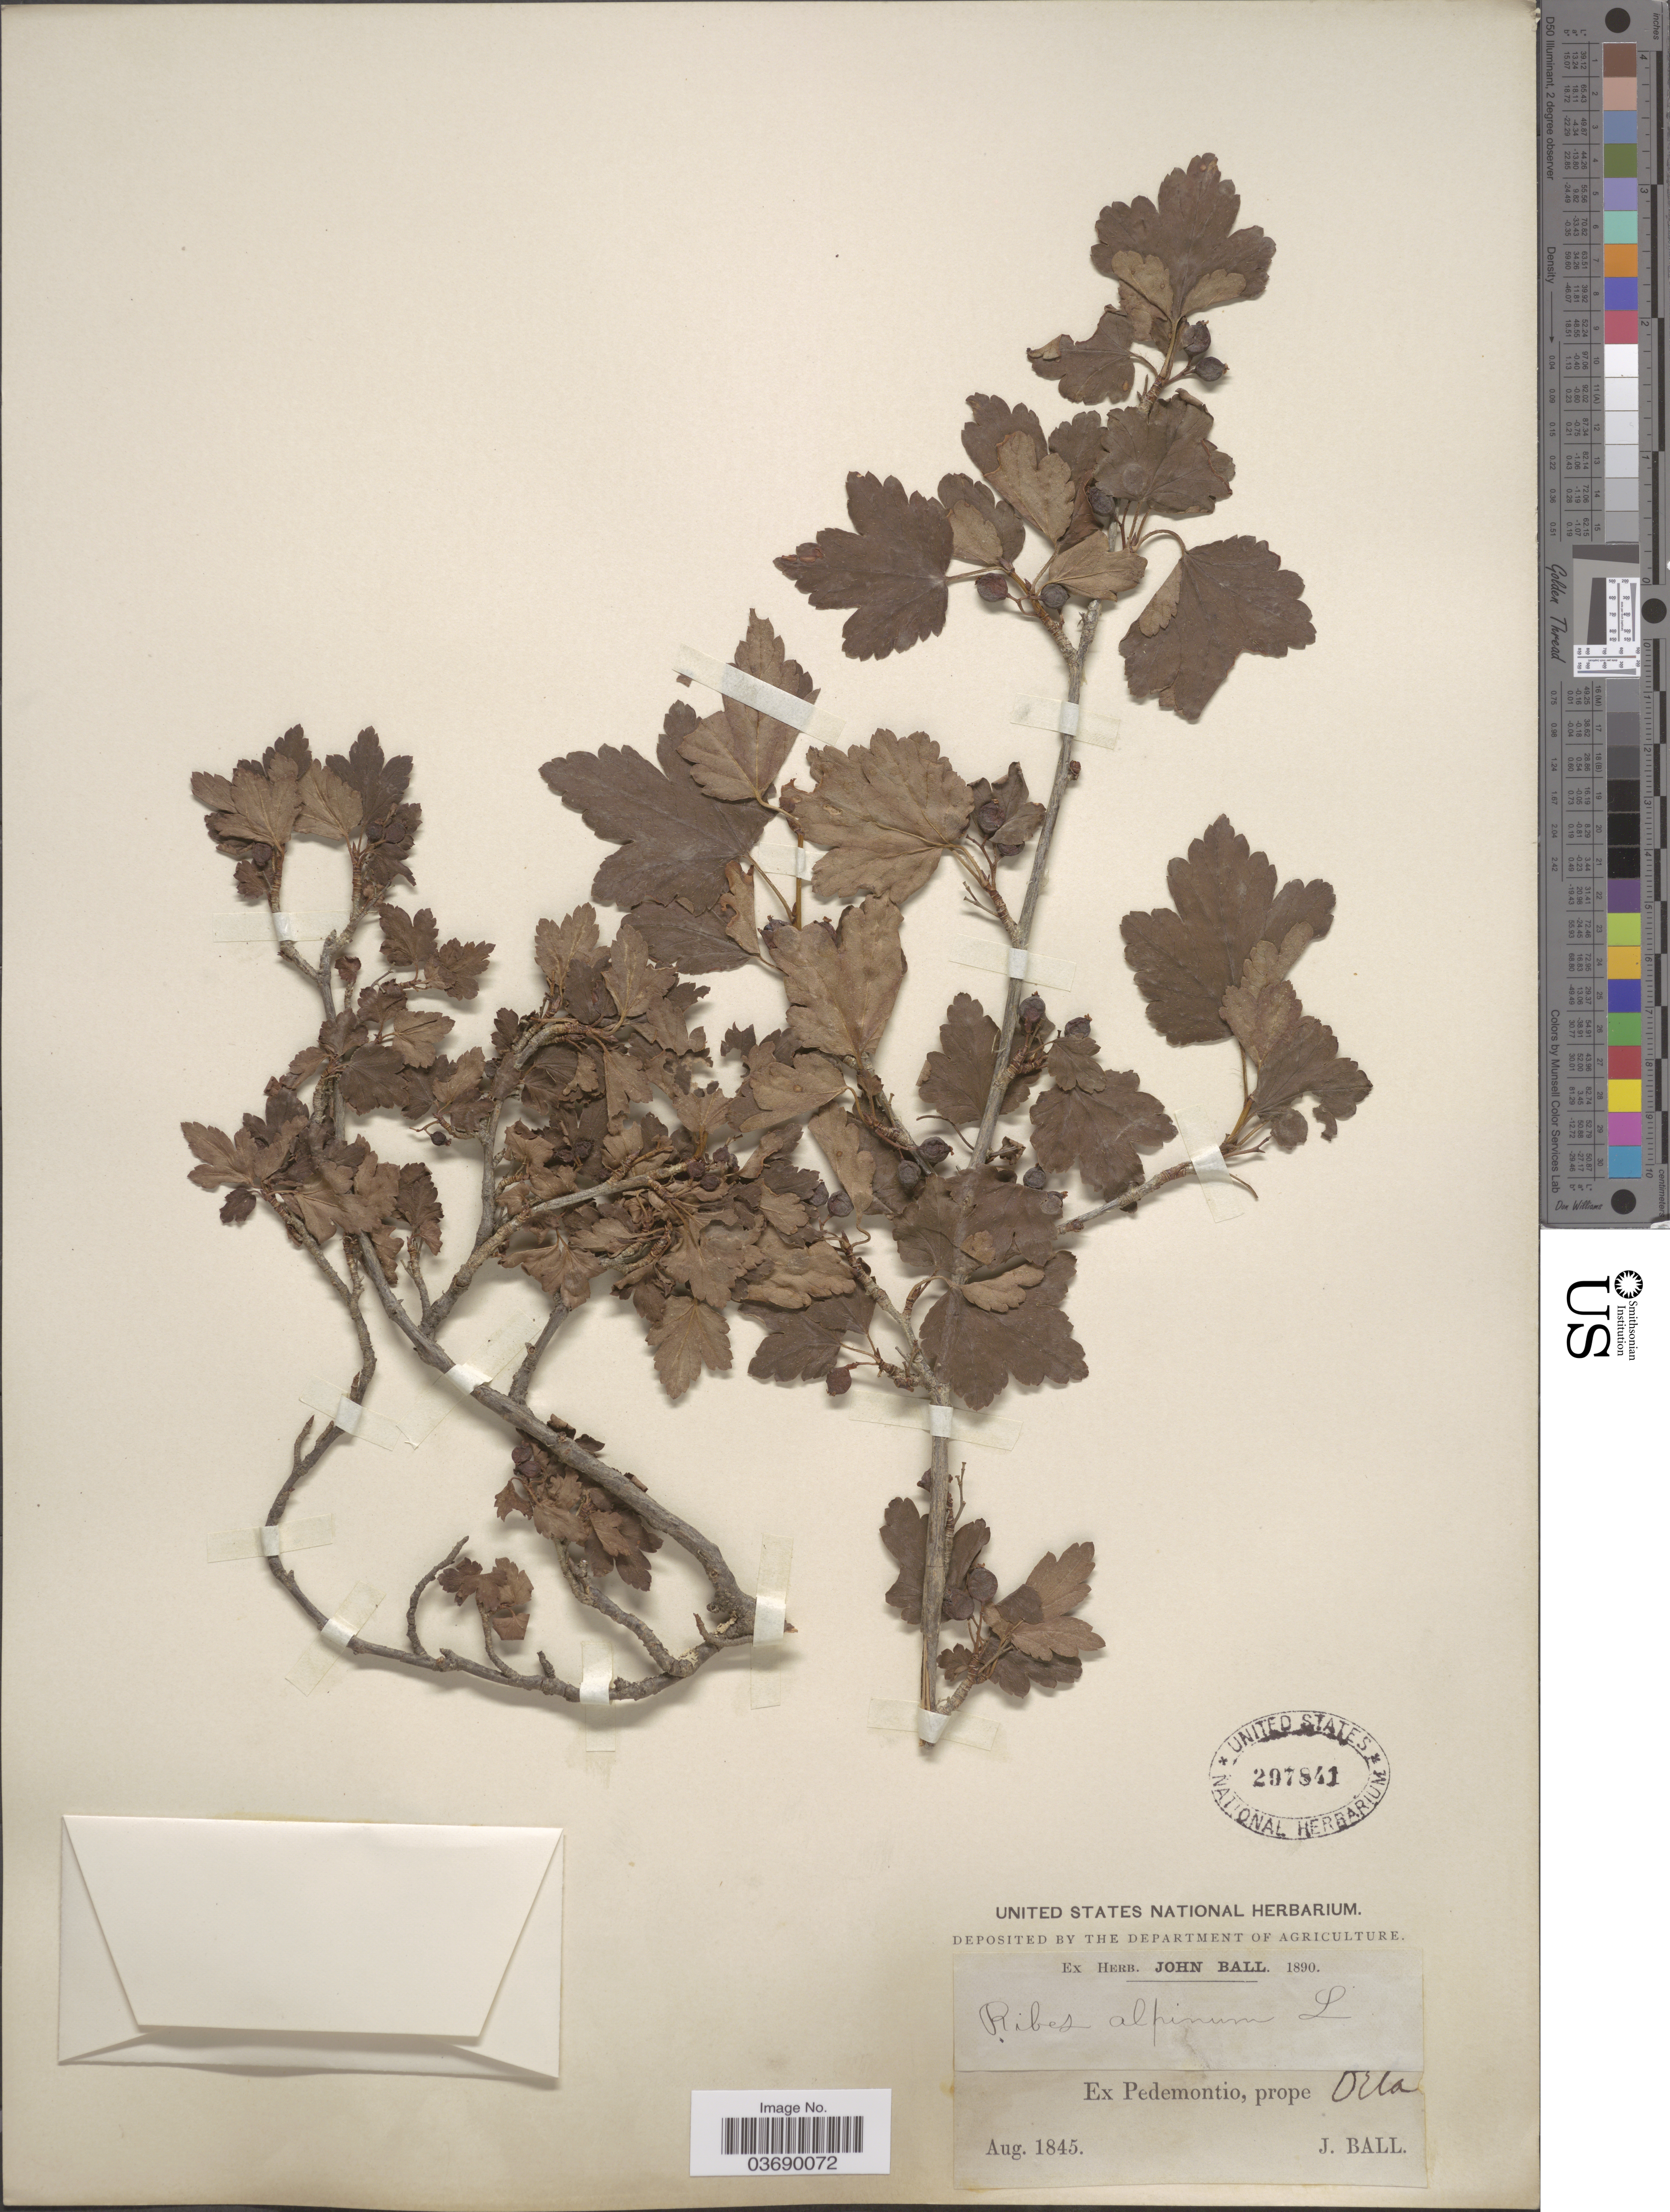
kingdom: Plantae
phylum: Tracheophyta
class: Magnoliopsida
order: Saxifragales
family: Grossulariaceae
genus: Ribes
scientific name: Ribes alpinum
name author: L.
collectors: J. Ball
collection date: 1845-08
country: Italy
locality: Ex Pedemontio, prope Oela*.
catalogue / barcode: US 297841